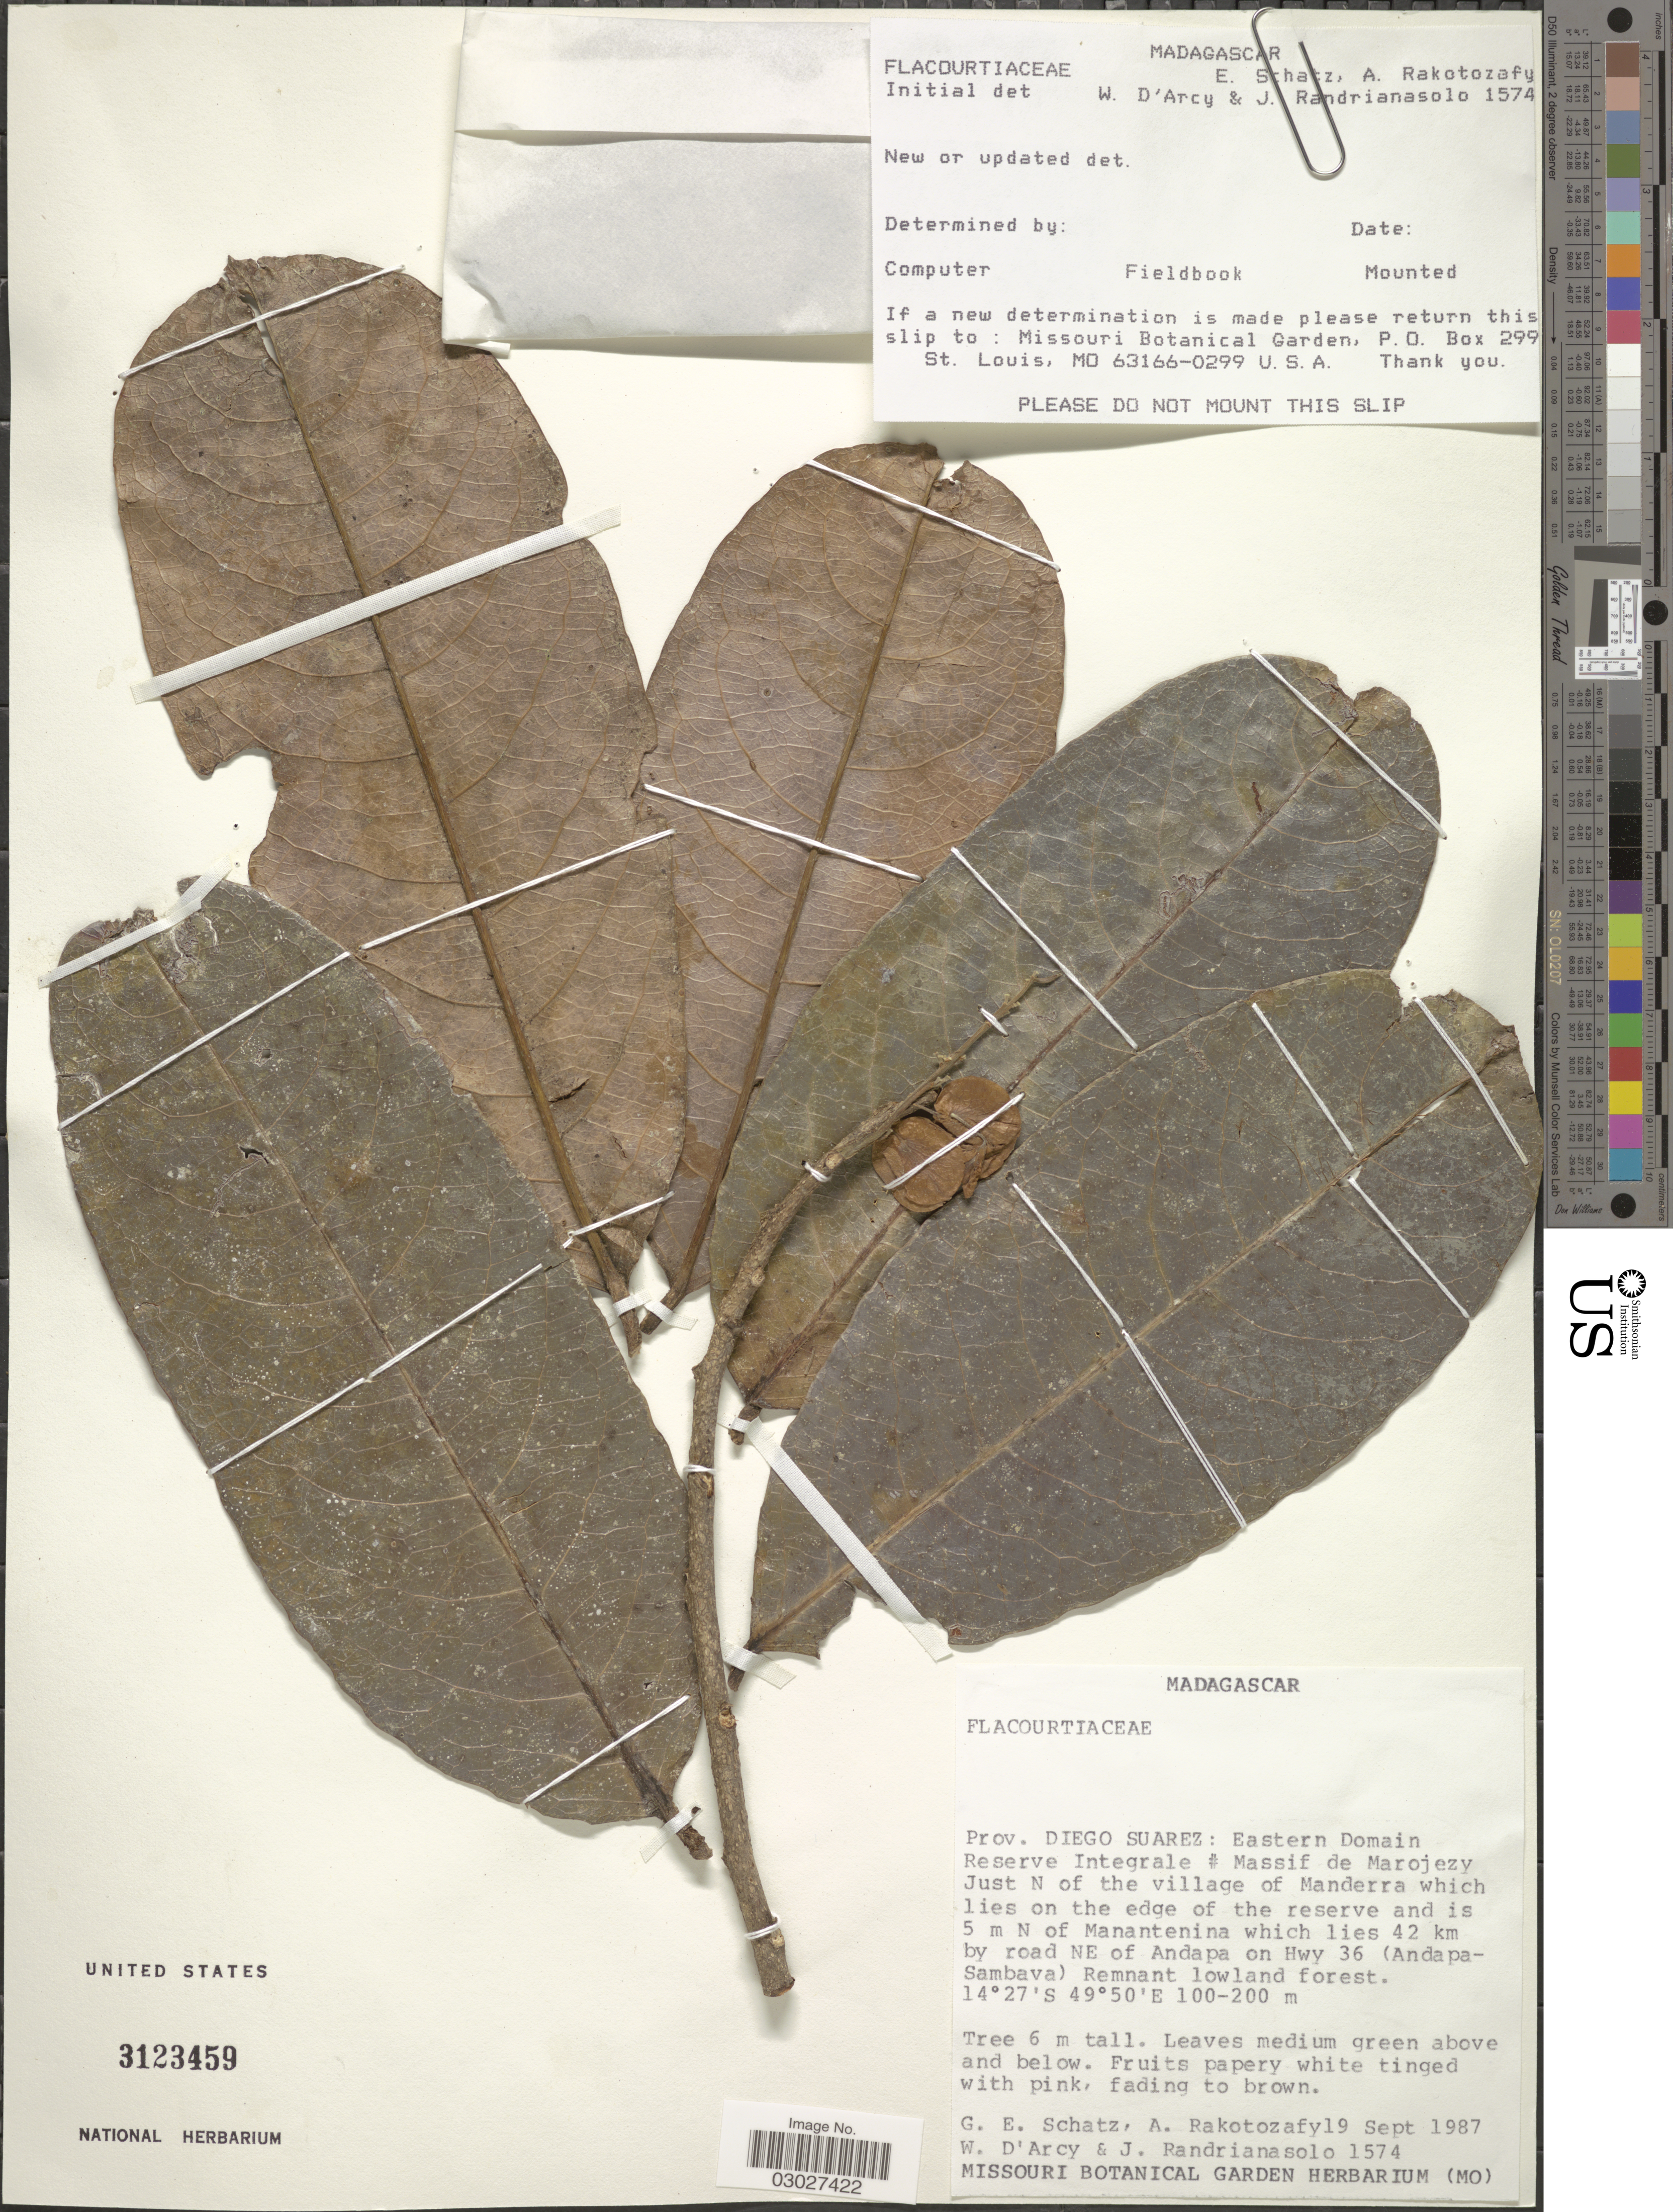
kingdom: Plantae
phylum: Tracheophyta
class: Magnoliopsida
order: Malpighiales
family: Salicaceae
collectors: G. Schatz, A. Rakotozafy, W. G. D'Arcy & J. Randrianasolo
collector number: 1574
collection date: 1987-09-19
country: Madagascar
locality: Prov. Diego Suarez: eastern Domain Reserve Integrale # Massif de Marojezy Just N of the village of Manderra which lies on the edge of the reserve and is 5 m N of Manantenina which lies 42 km by road NE of Andapa on Hwy 36 (Andapa-Sambava).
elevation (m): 100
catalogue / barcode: US 3123459